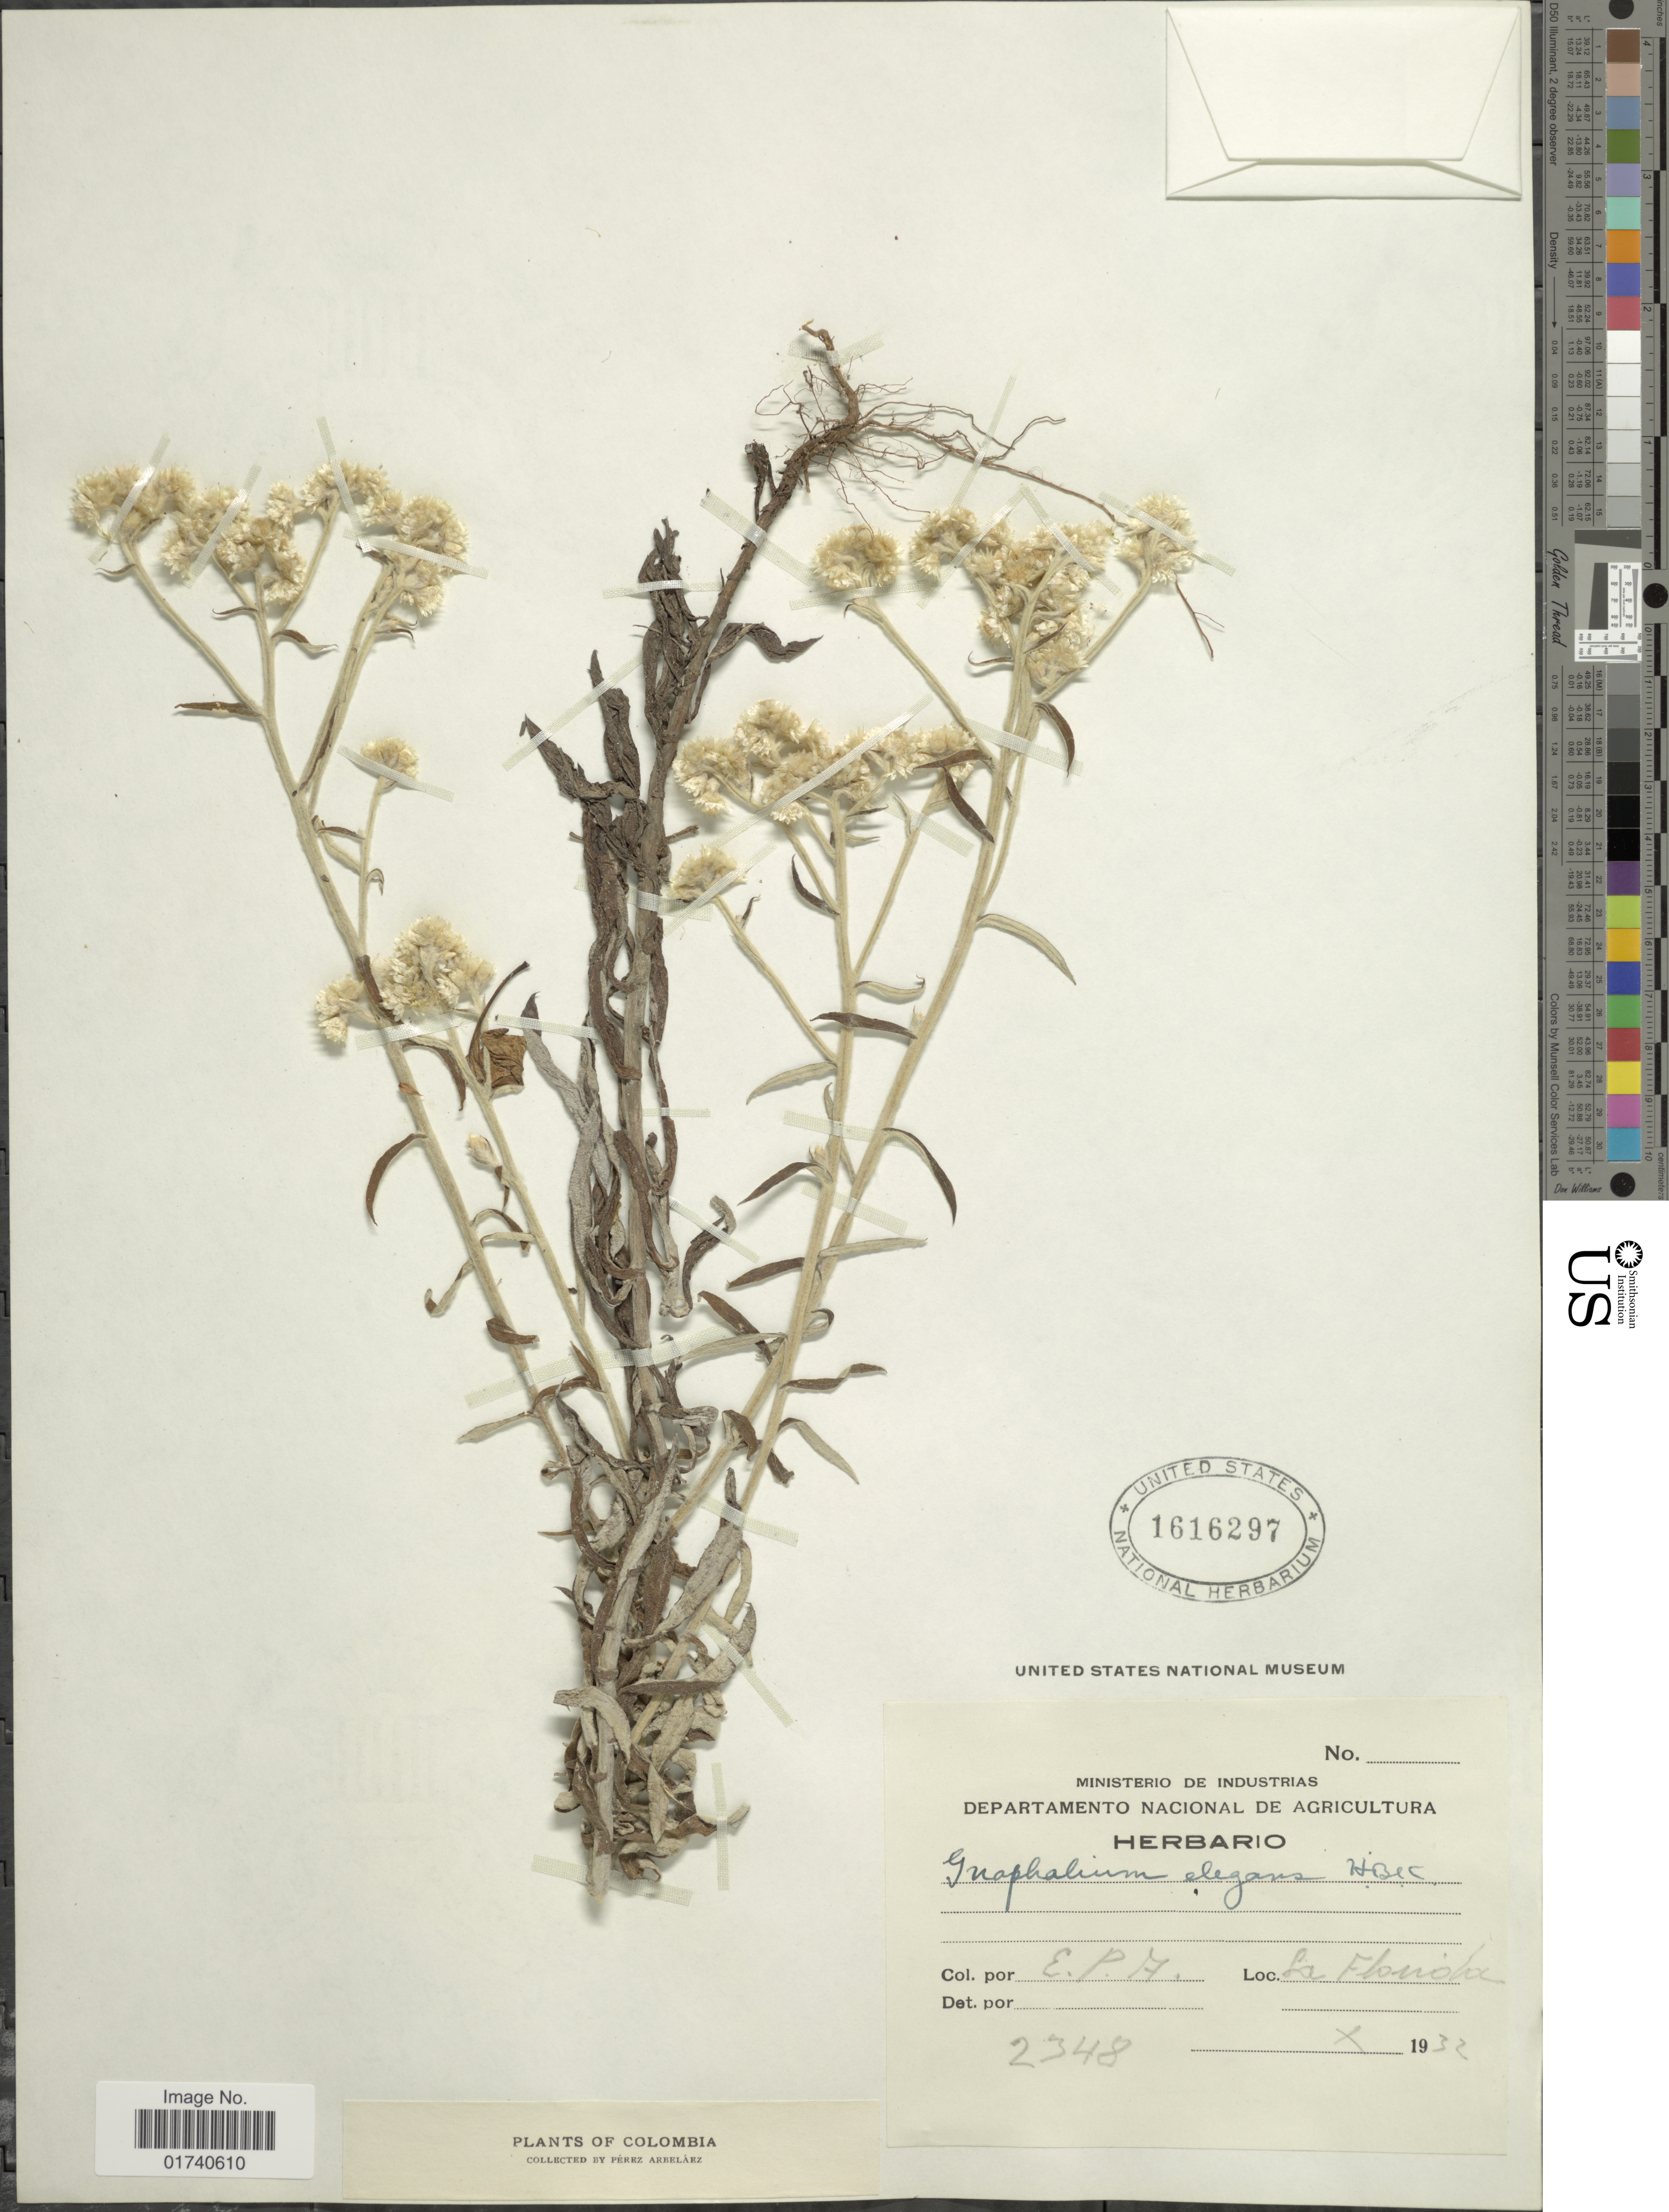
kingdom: Plantae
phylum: Tracheophyta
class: Magnoliopsida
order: Asterales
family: Asteraceae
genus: Pseudognaphalium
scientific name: Pseudognaphalium elegans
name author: (Kunth) Kartesz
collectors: E. Pérez Arbeláez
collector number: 2348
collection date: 1932-10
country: Colombia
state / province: Valle del Cauca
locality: La Florida.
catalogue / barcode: US 1616297